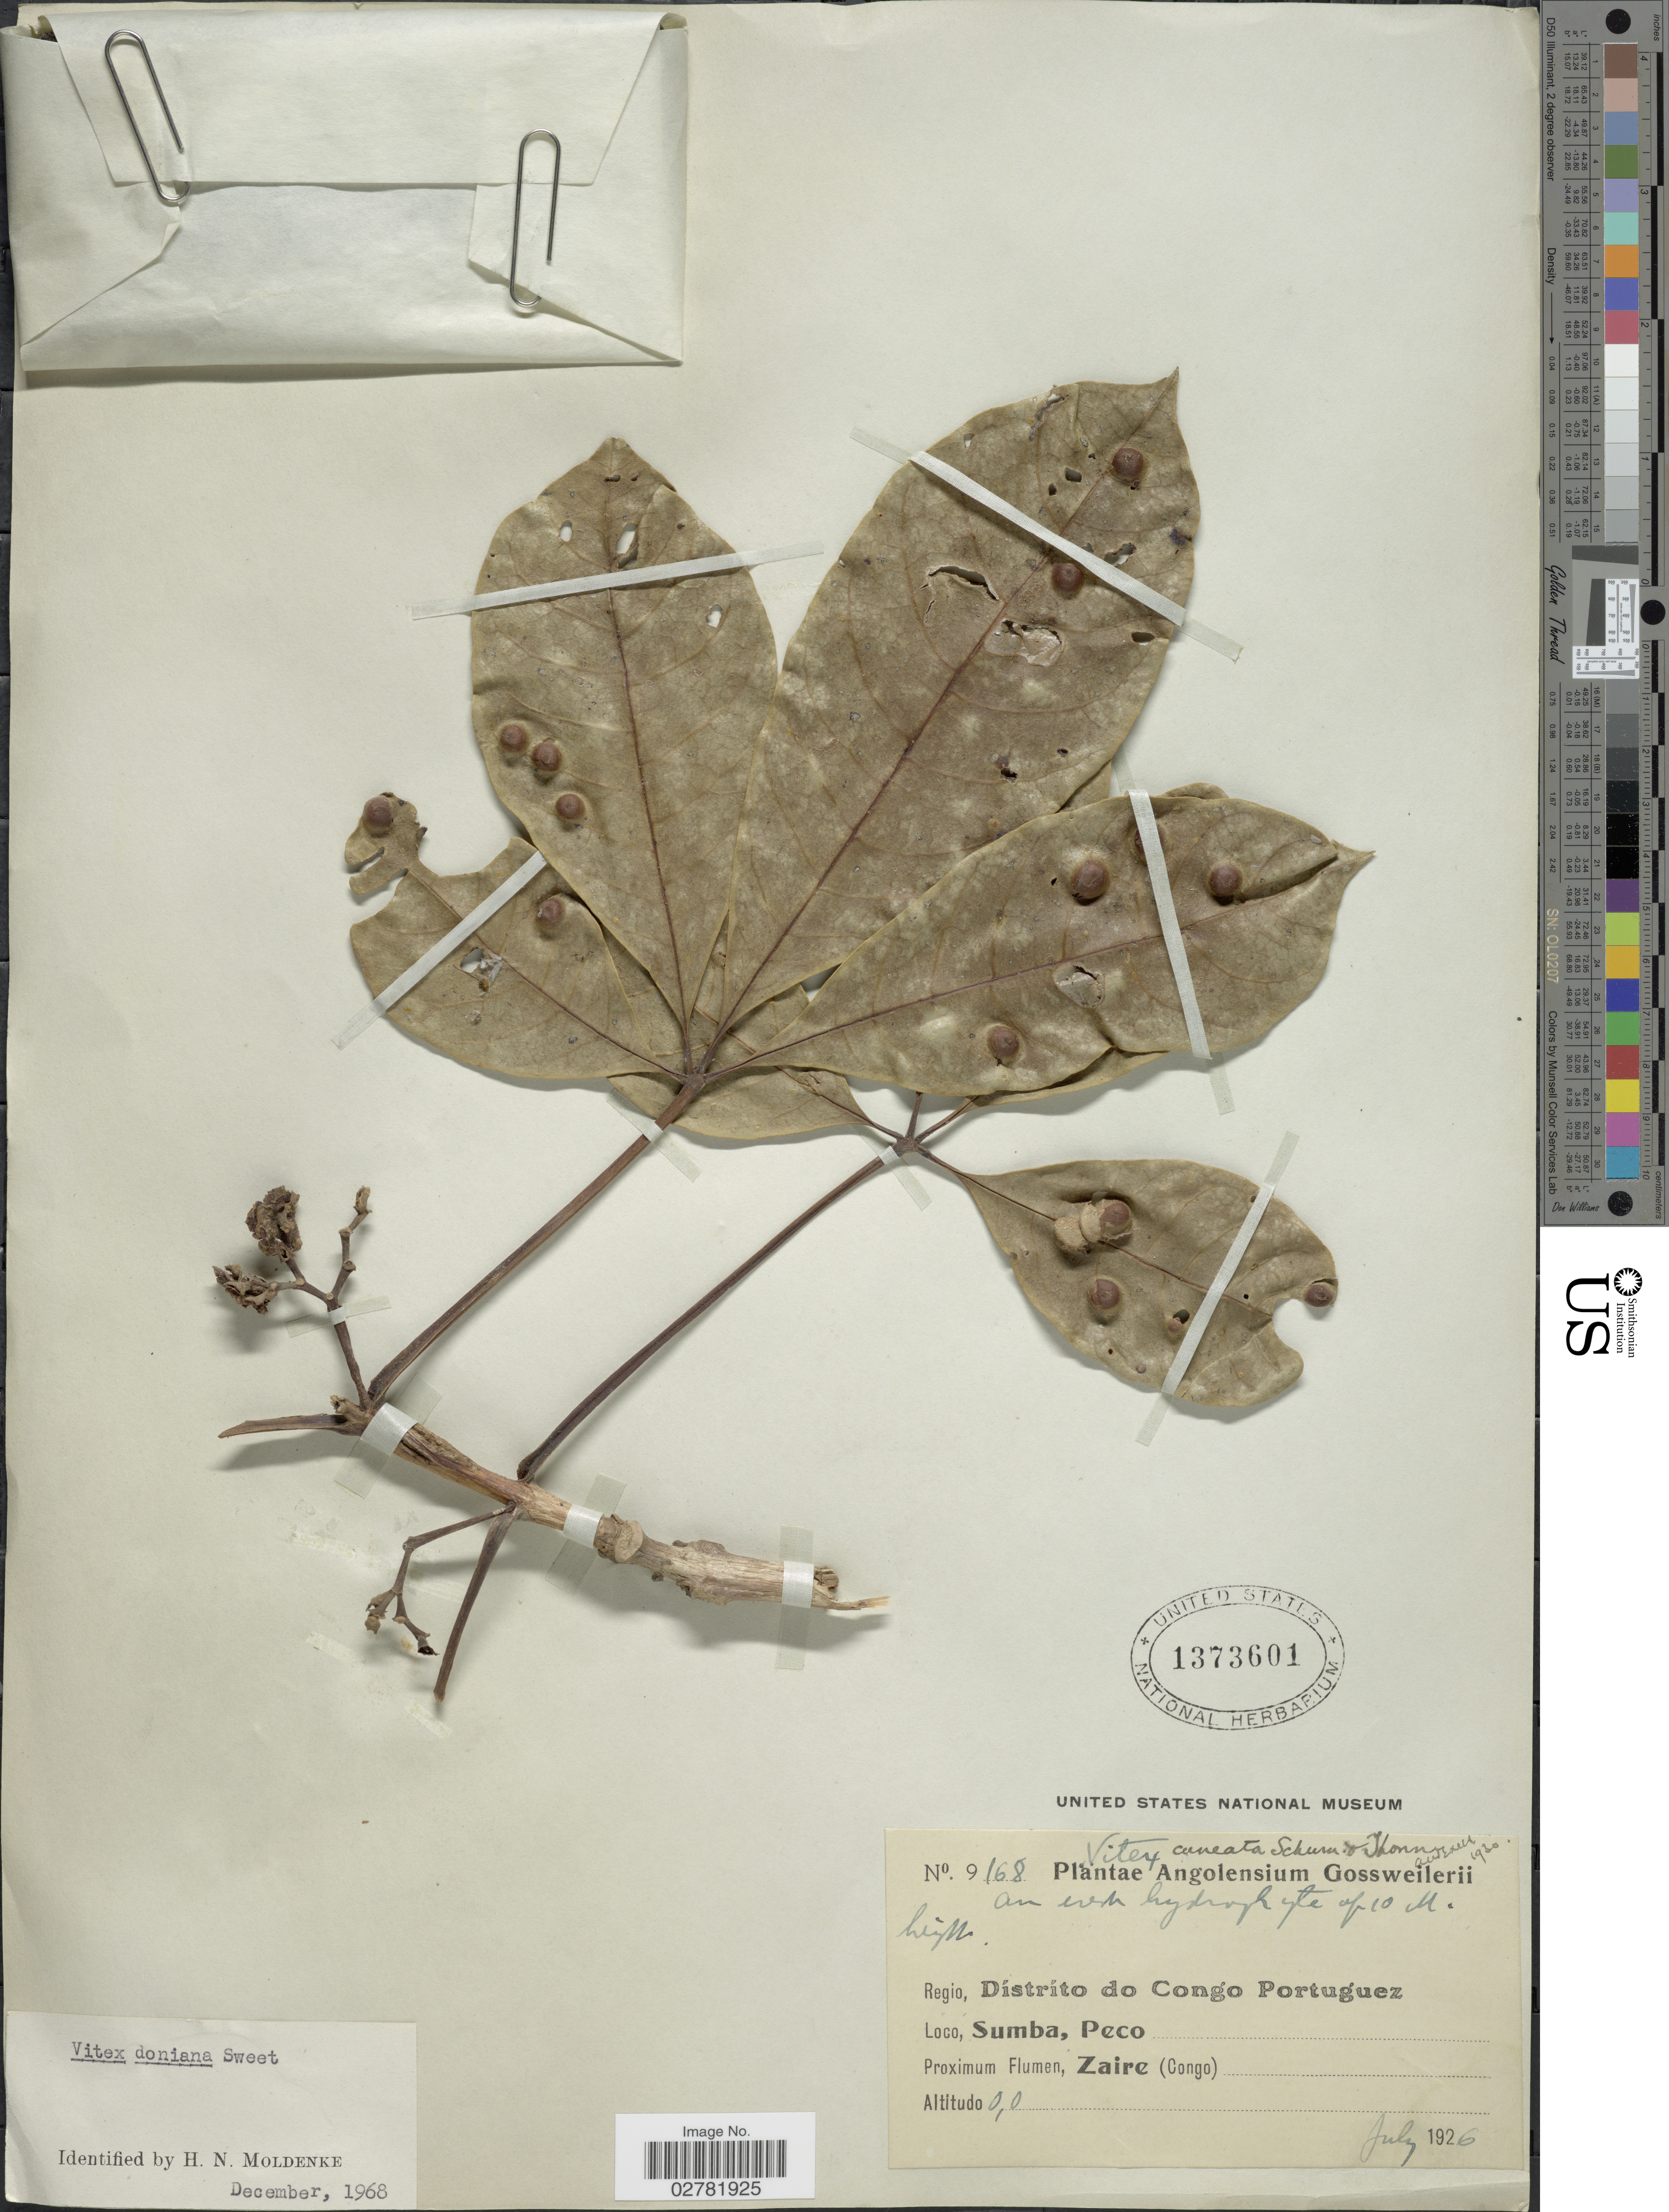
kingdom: Plantae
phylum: Tracheophyta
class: Magnoliopsida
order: Lamiales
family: Lamiaceae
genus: Vitex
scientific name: Vitex doniana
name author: Sweet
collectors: -. Gossweiler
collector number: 9168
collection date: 1926-07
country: Angola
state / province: Zaire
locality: Regio, Distrito do Congo Portuguez. Sumba, Peco. Zaire (Congo).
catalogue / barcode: US 1373601